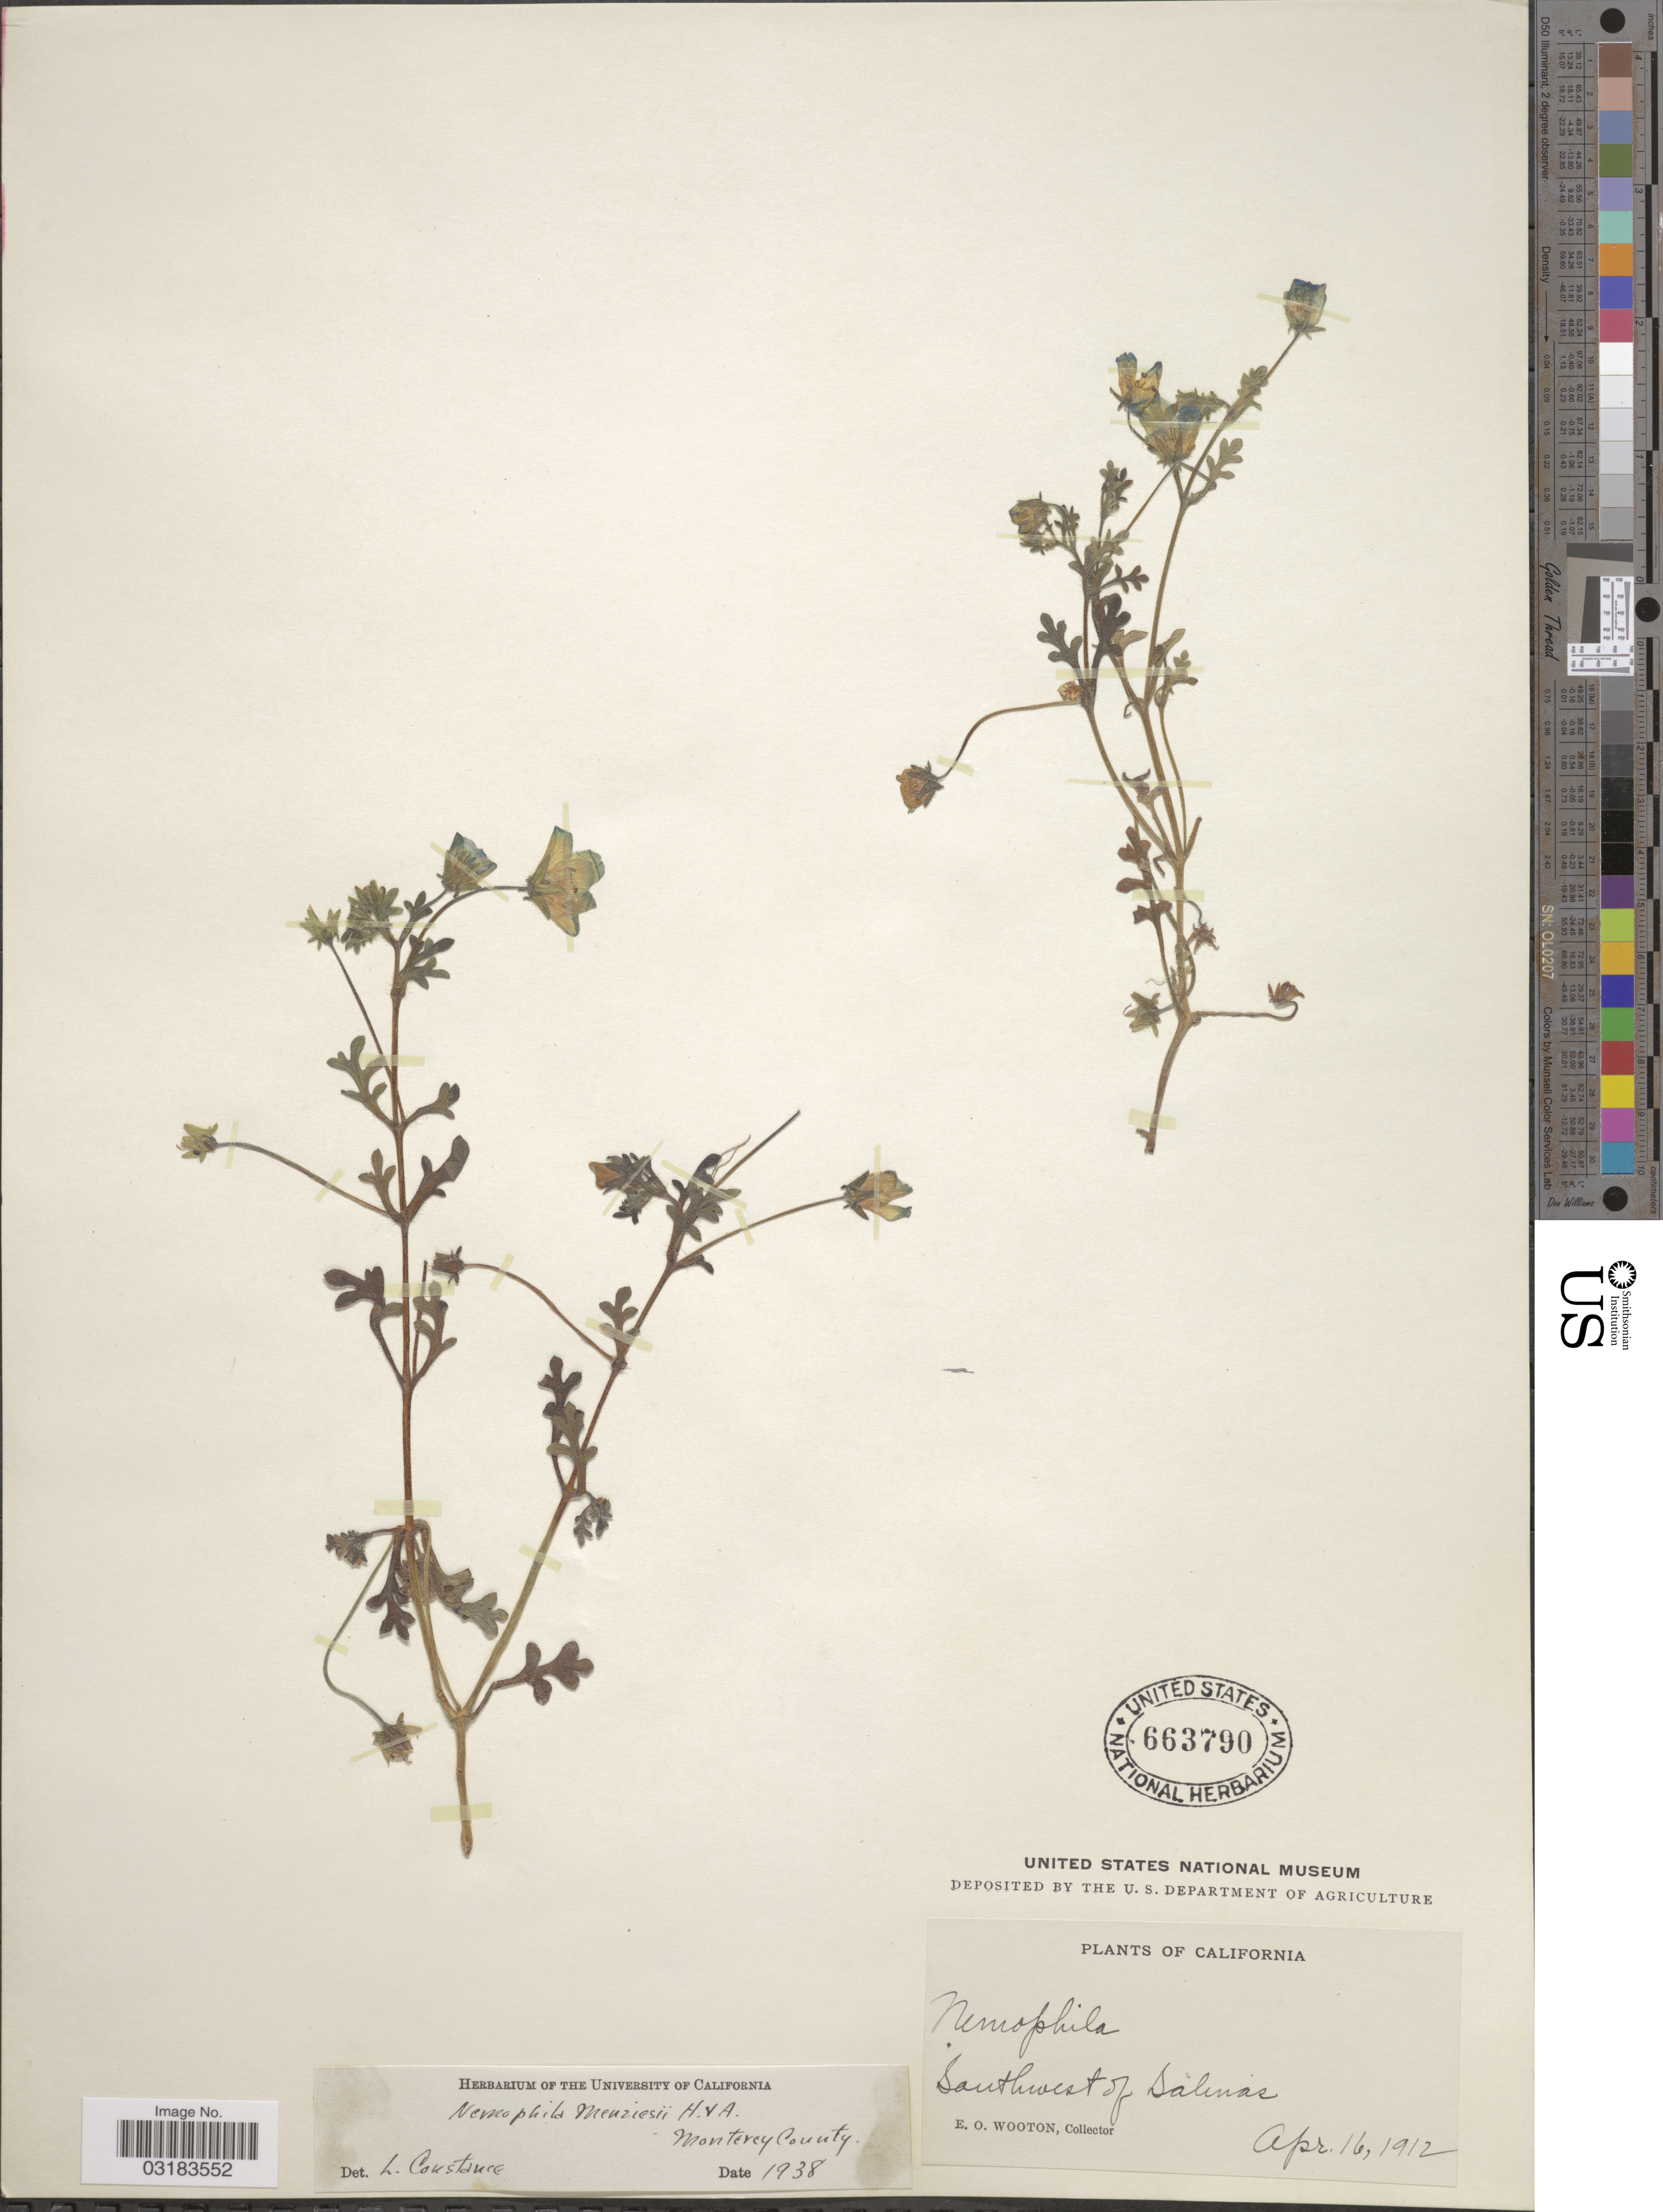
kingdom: Plantae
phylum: Tracheophyta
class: Magnoliopsida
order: Boraginales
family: Hydrophyllaceae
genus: Nemophila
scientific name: Nemophila menziesii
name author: Hook. & Arn.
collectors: E. O. Wooton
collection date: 1912-04-16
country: United States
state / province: California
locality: Southwest of Salinas.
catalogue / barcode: US 663790